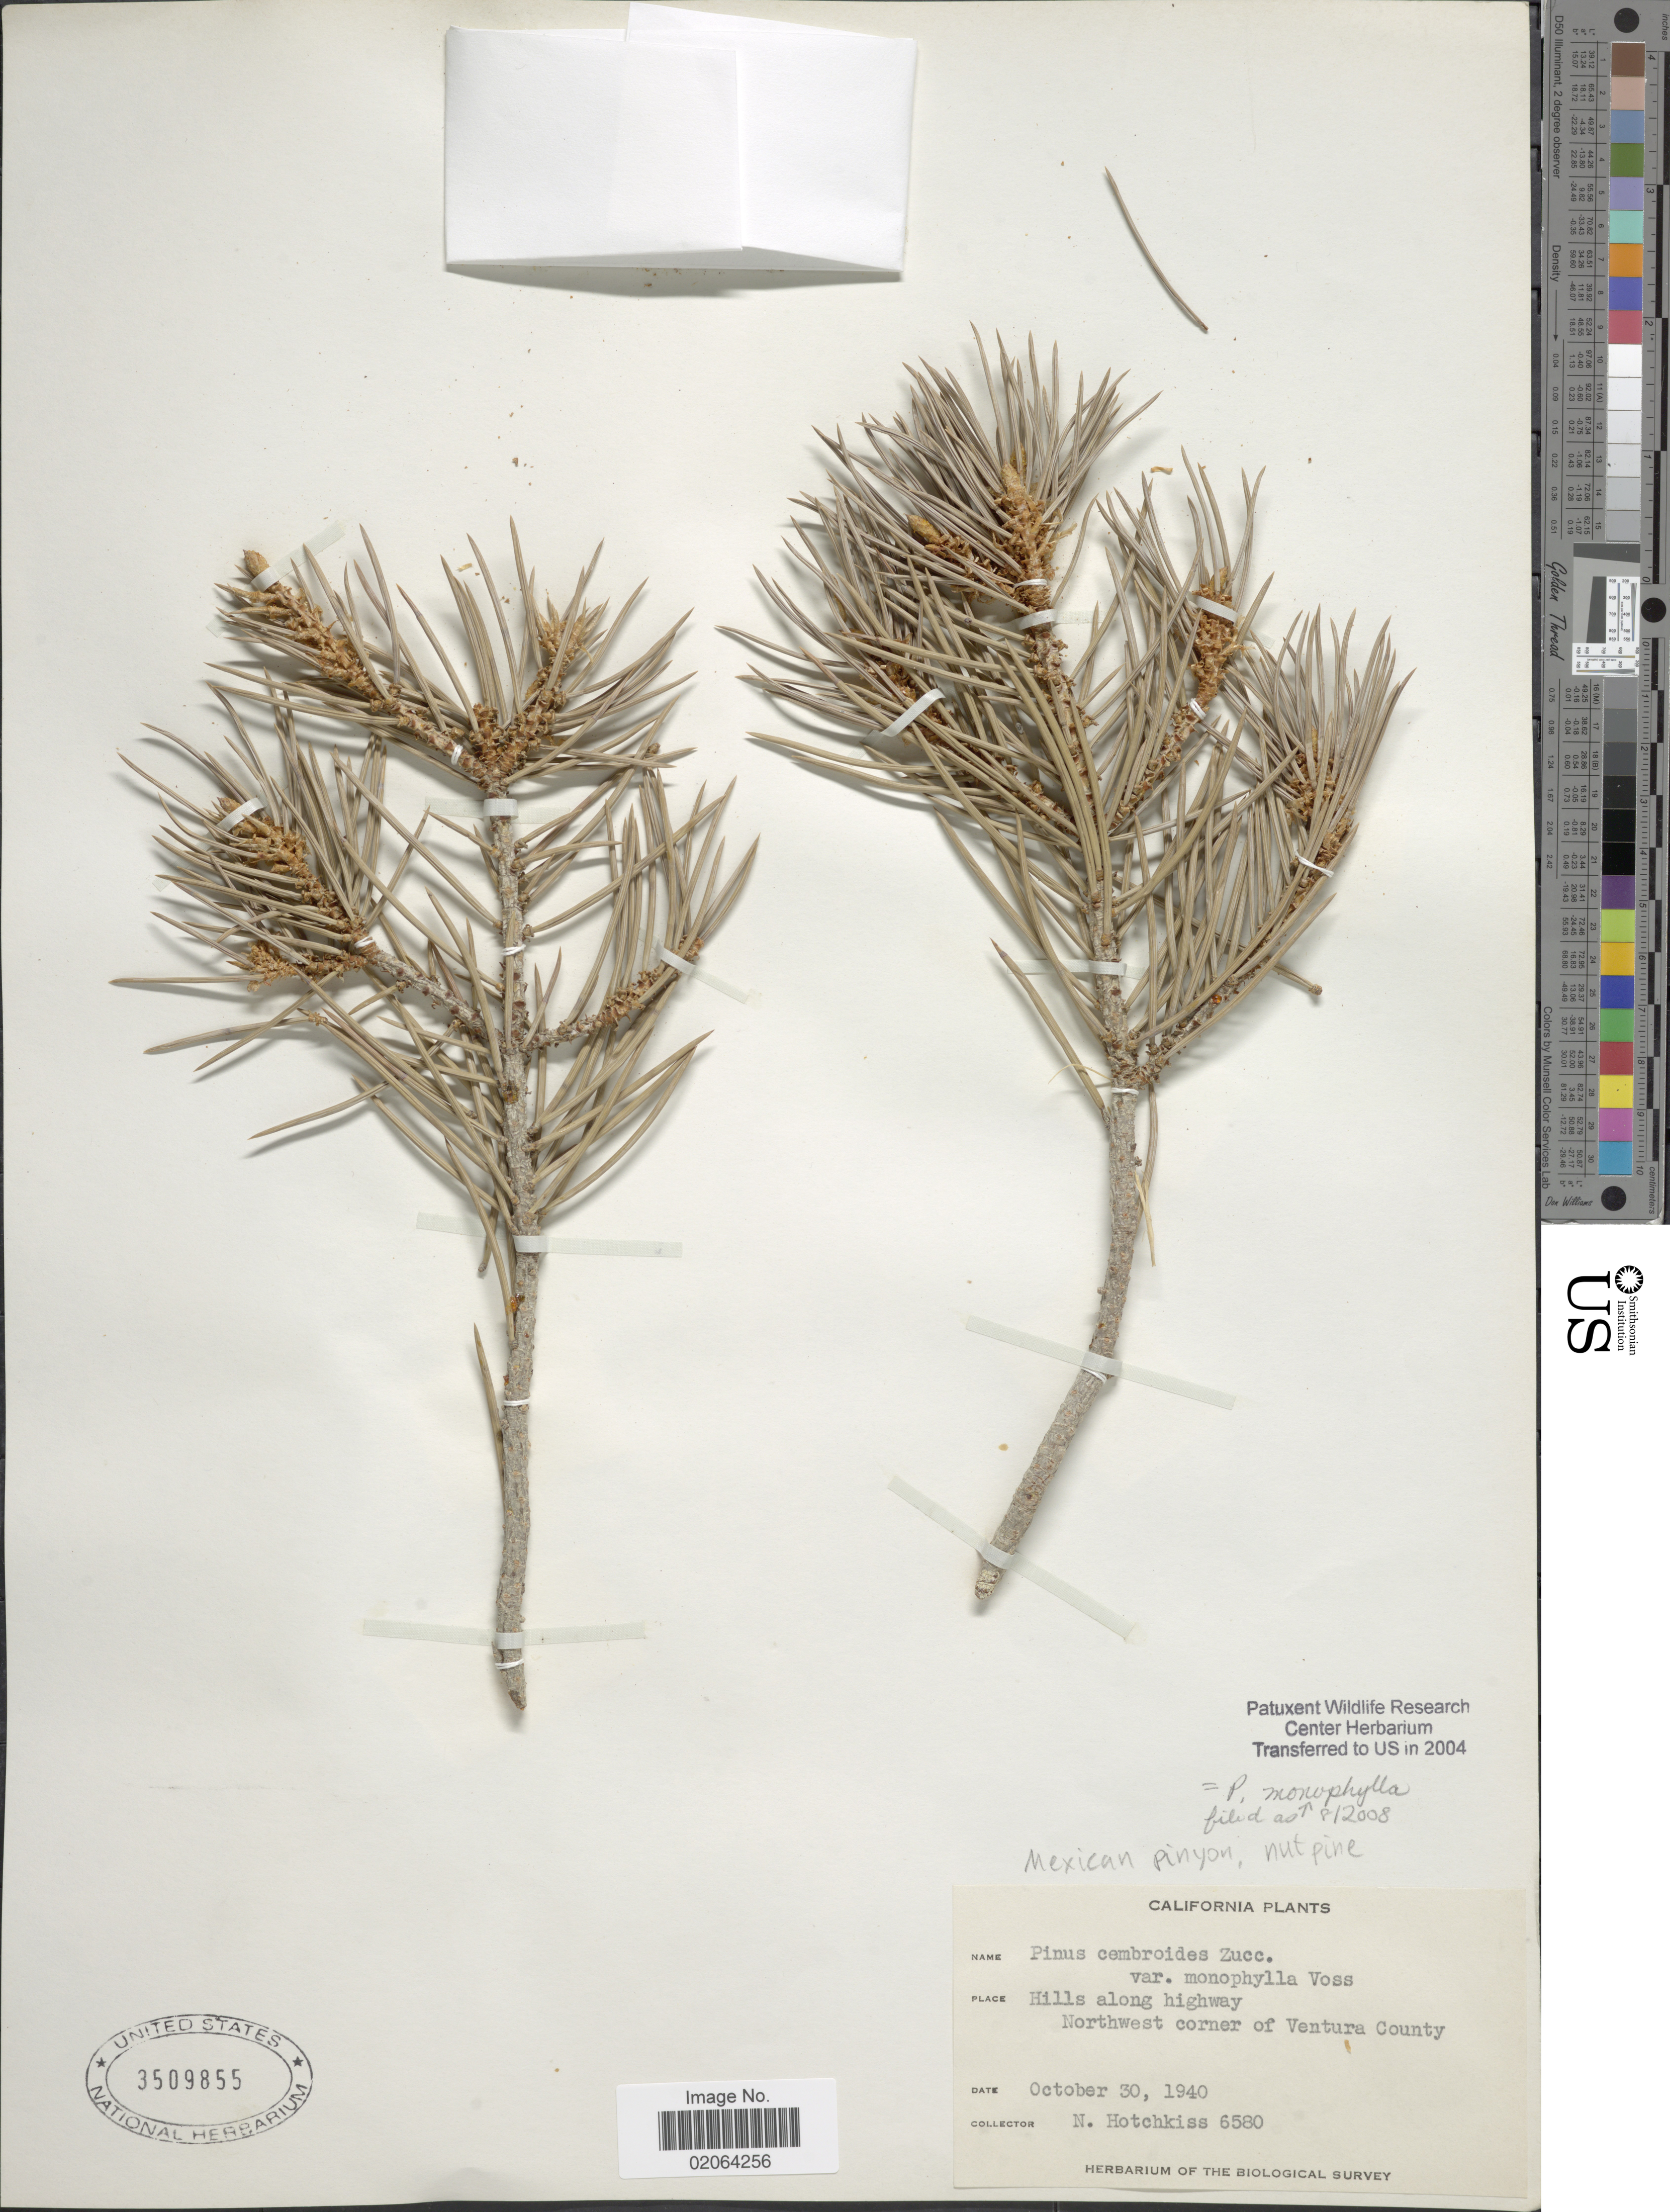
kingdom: Plantae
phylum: Tracheophyta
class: Pinopsida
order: Pinales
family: Pinaceae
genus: Pinus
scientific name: Pinus monophylla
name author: Torr. & Frém.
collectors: N. Hotchkiss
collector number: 6580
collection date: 1940-10-30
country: United States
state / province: California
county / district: Ventura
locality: California. Hills along highway Northwest corner of Ventura County.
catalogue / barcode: US 3509855